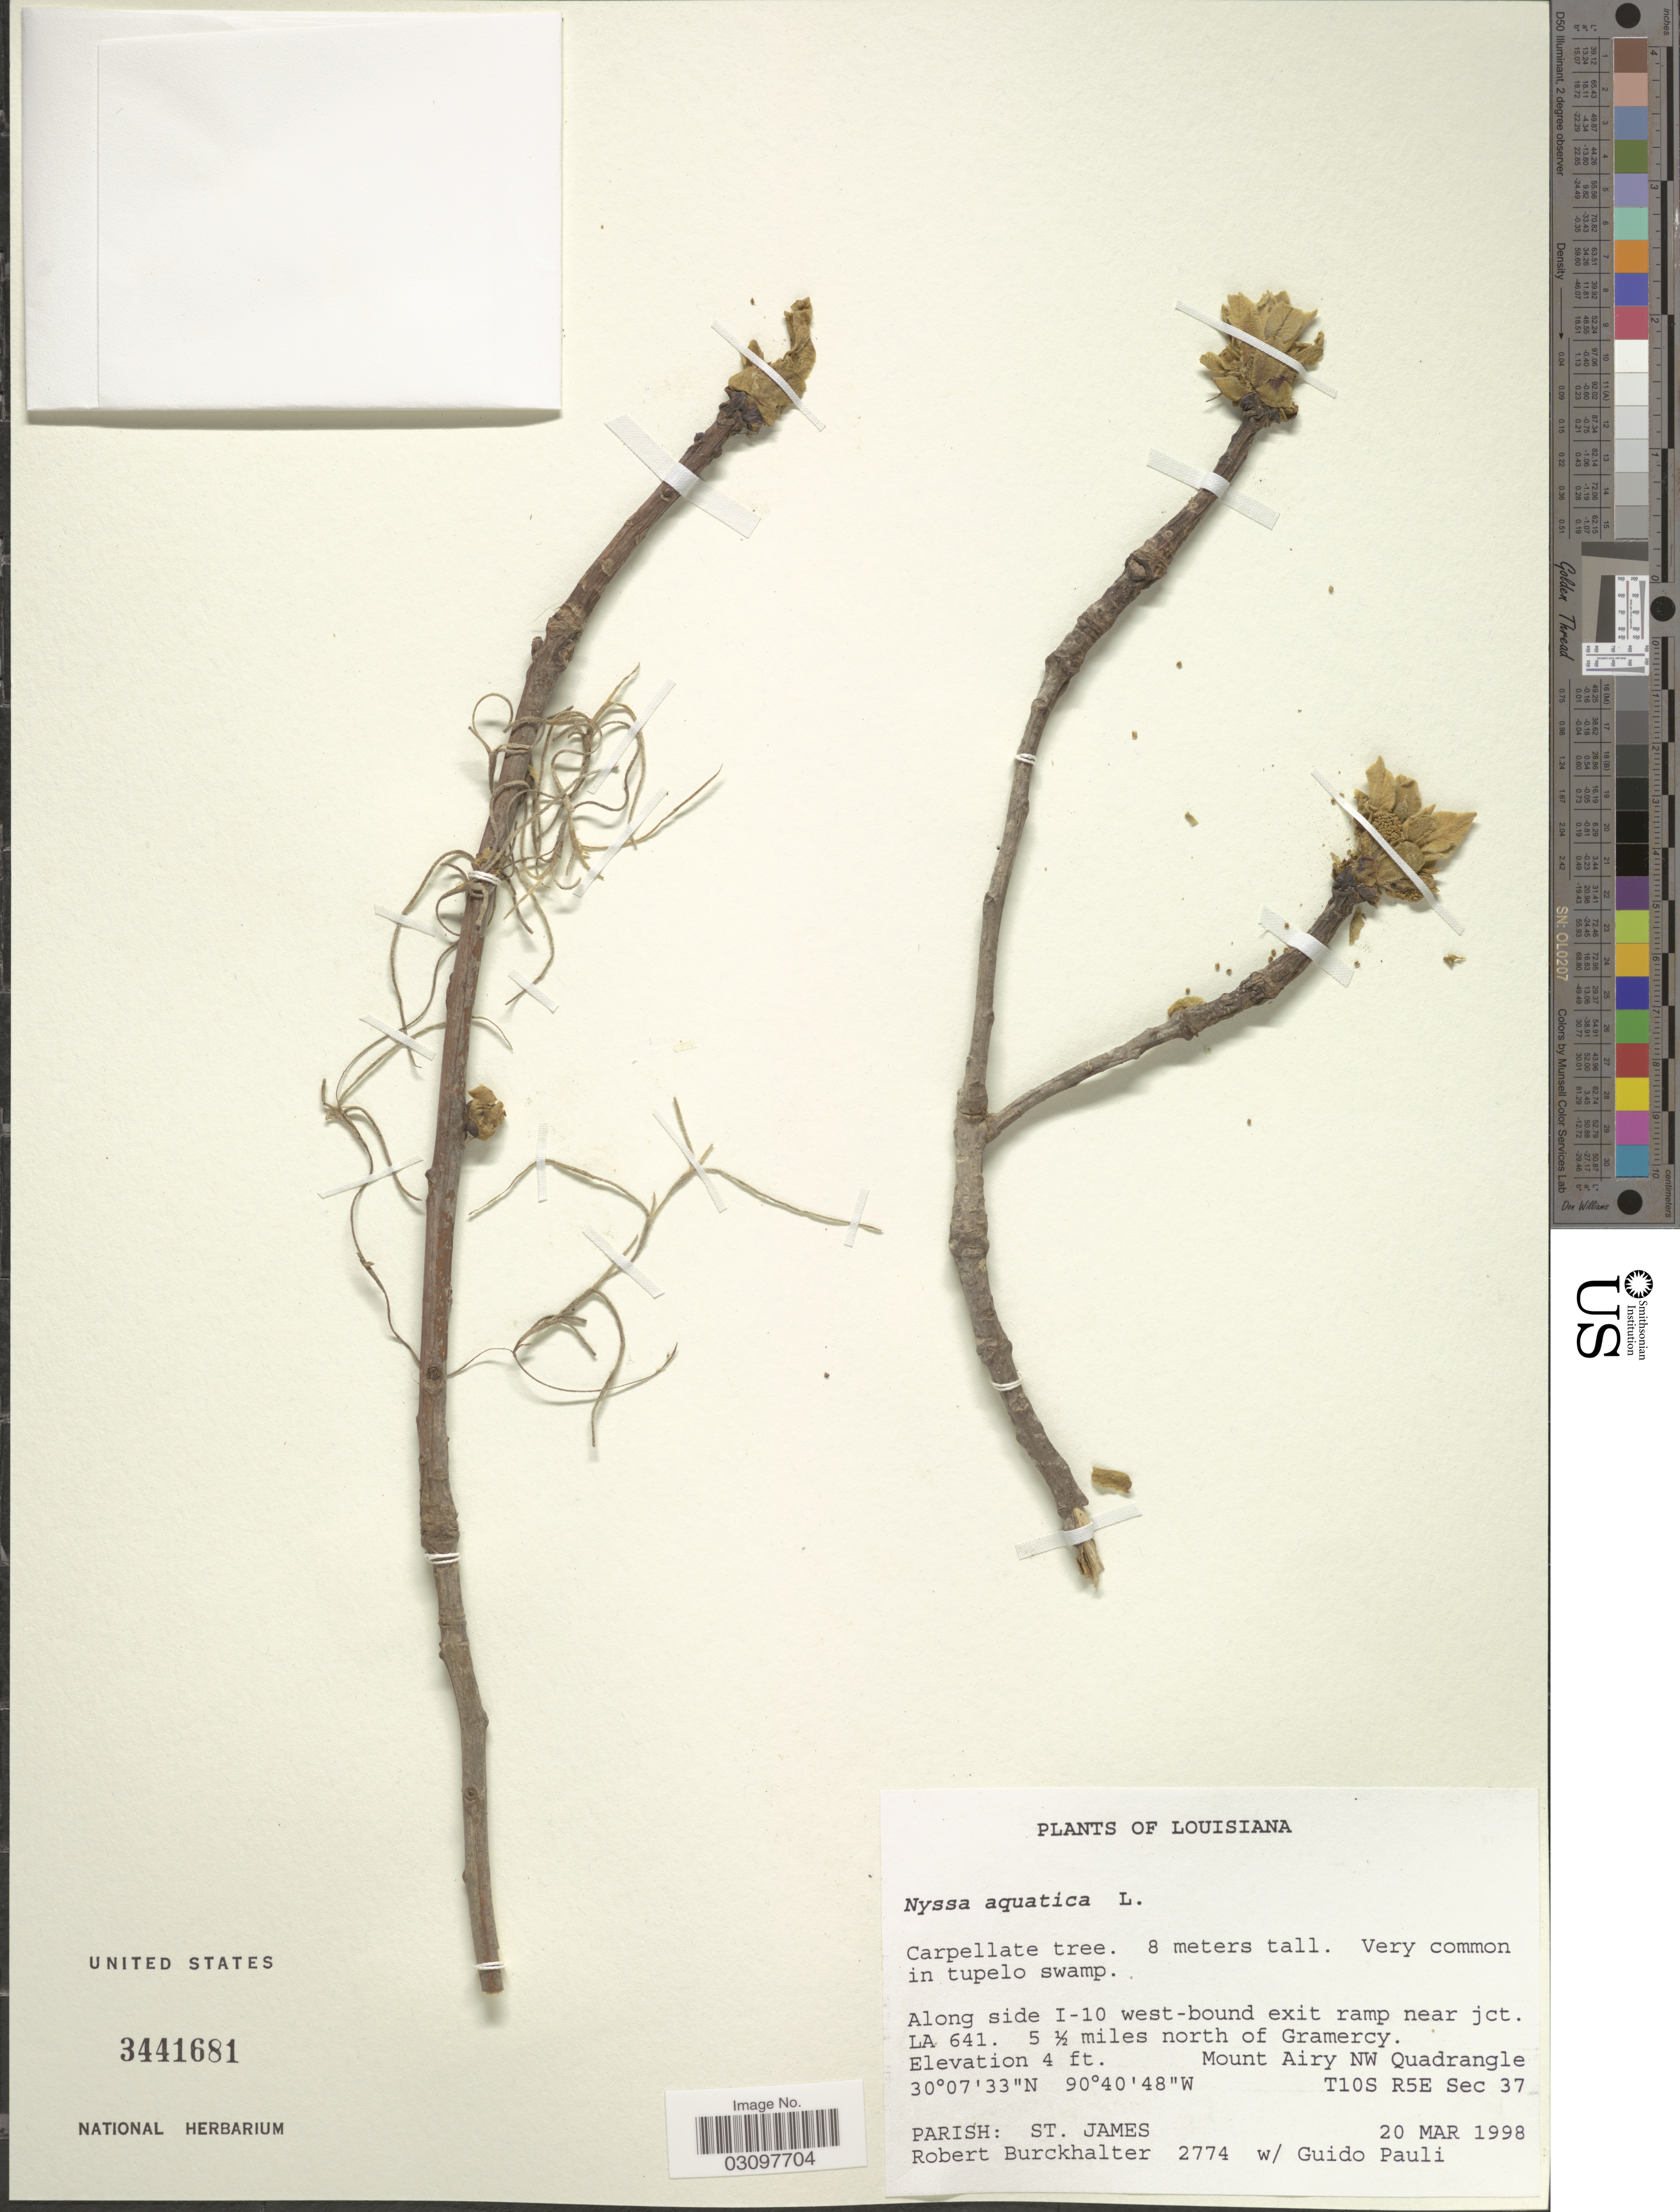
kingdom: Plantae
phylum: Tracheophyta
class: Magnoliopsida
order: Cornales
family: Nyssaceae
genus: Nyssa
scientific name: Nyssa aquatica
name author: L.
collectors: R. Burckhalter & G. Pauli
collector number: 2774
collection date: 1998-03-20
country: United States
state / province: Louisiana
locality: Along side I-10 west-bound exit ramp near jct. LA 641. 5 ½ miles north of Gramercy. Mount Airy NW Quadrangle. T10S R5E Sec 37. Parish: St. James.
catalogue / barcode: US 3441681